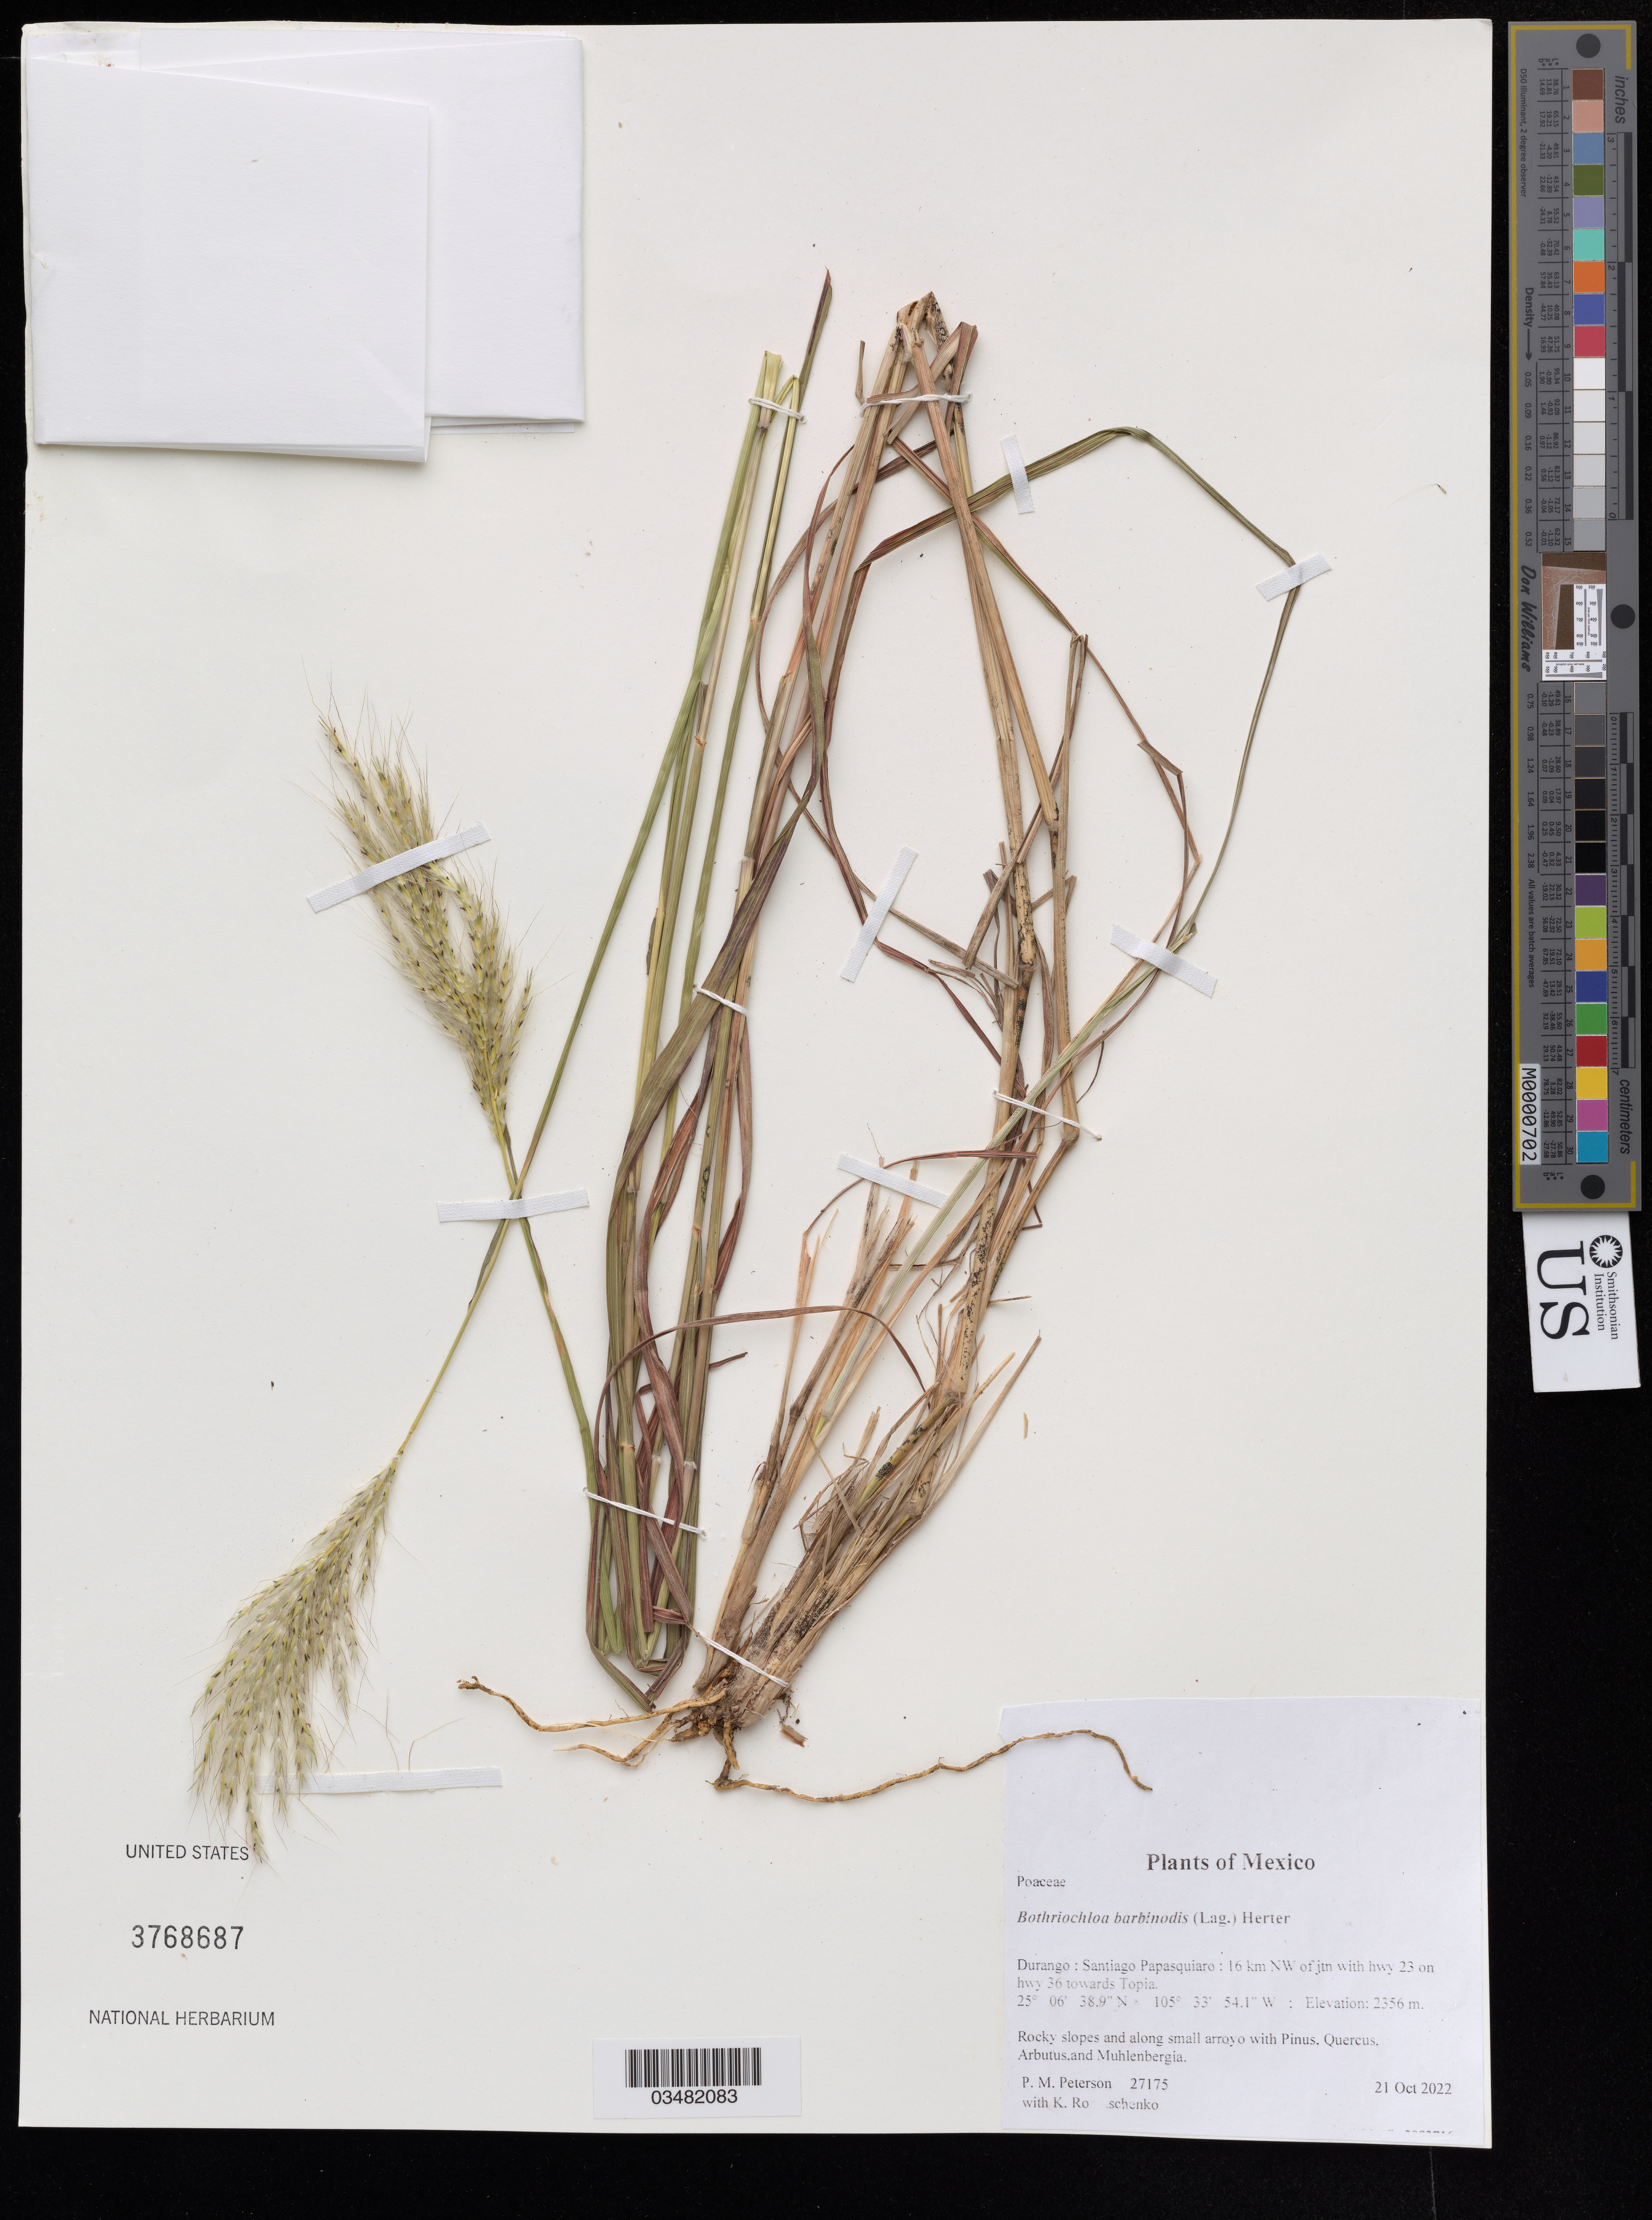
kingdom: Plantae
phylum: Tracheophyta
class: Liliopsida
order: Poales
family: Poaceae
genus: Bothriochloa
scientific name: Bothriochloa barbinodis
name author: (Lag.) Herter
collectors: P. M. Peterson & K. Romaschenko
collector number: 27175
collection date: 2022-10-21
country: México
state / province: Durango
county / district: Santiago Papasquiaro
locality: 16 km NW of jtn with hwy 23 on hwy 36 towards Topia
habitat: Rocky slopes and along small arroyo with Pinus, Quercus, Arbutus,and Muhlenbergia.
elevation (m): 2356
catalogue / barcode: US 3768687